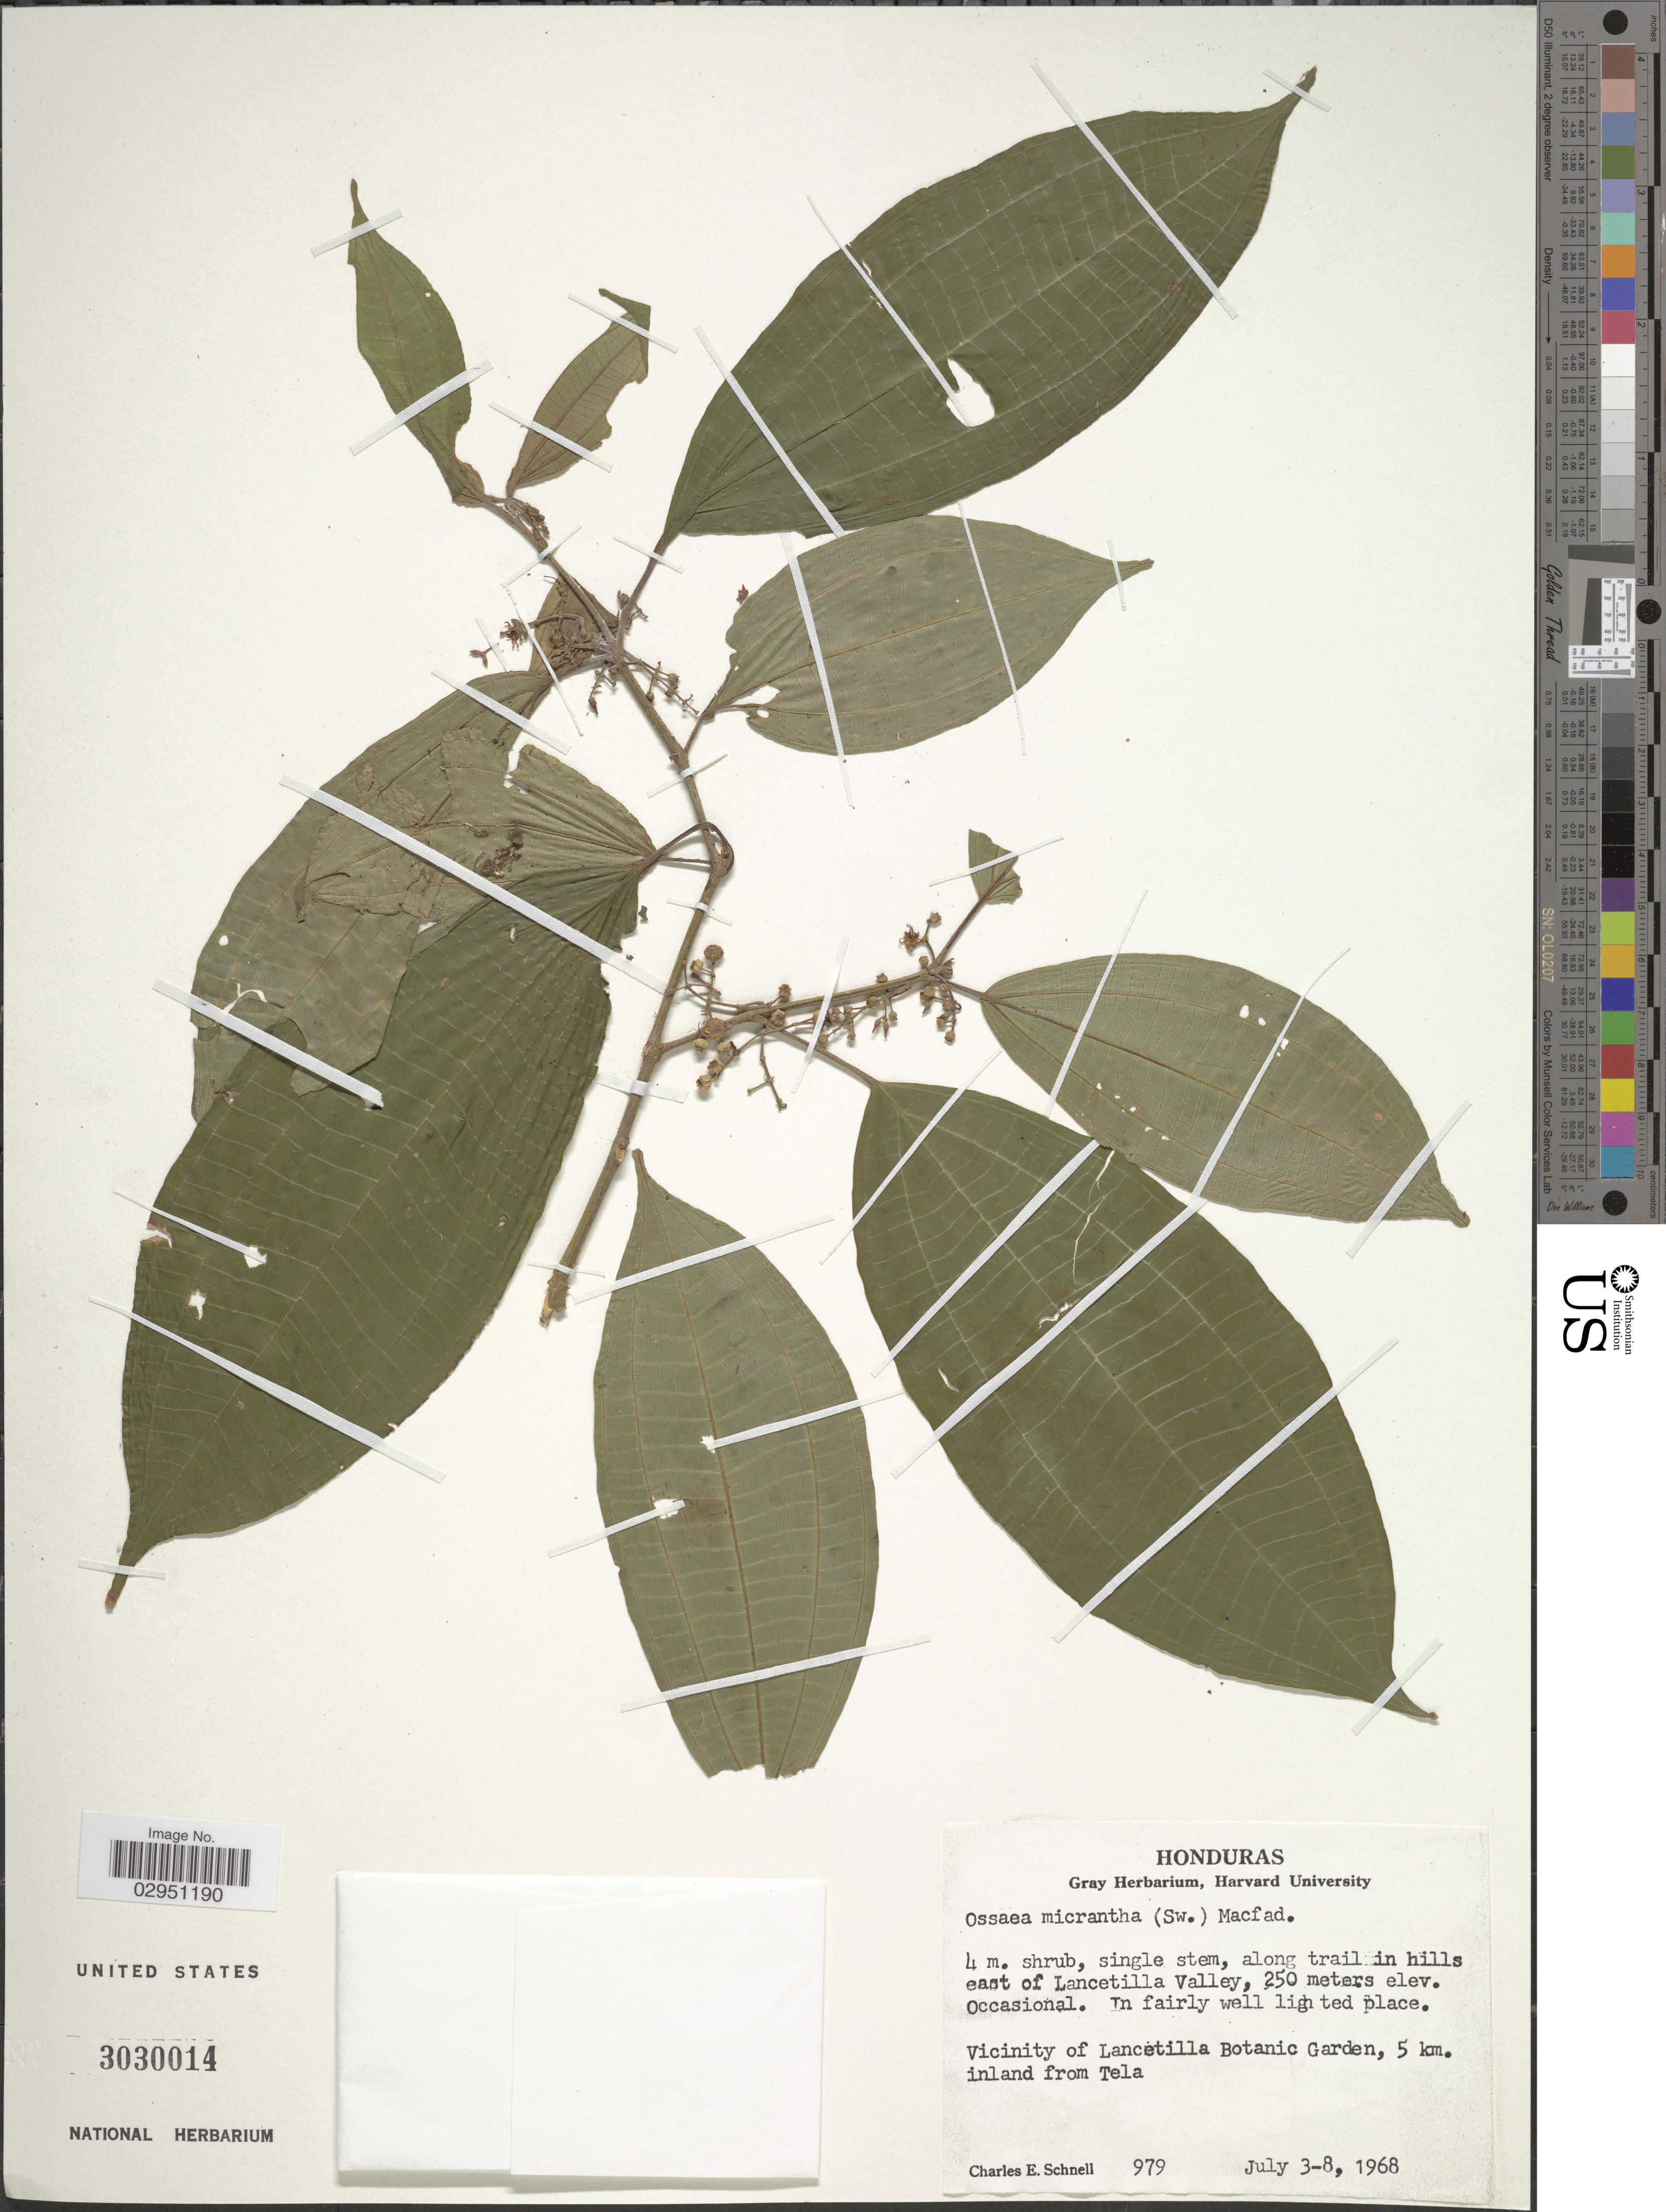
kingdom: Plantae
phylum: Tracheophyta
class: Magnoliopsida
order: Myrtales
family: Melastomataceae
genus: Ossaea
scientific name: Ossaea micrantha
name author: (Sw.) Macfad. ex Cogn.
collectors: C. Schnell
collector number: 979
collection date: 1968-07-03/1968-07-08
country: Honduras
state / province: Atlántida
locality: Along trail in hills east of Lancetilla Valley. Vicinity of Lancetilla Botanic Garden, 5 km. inland from Tela.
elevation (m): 250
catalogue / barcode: US 3030014